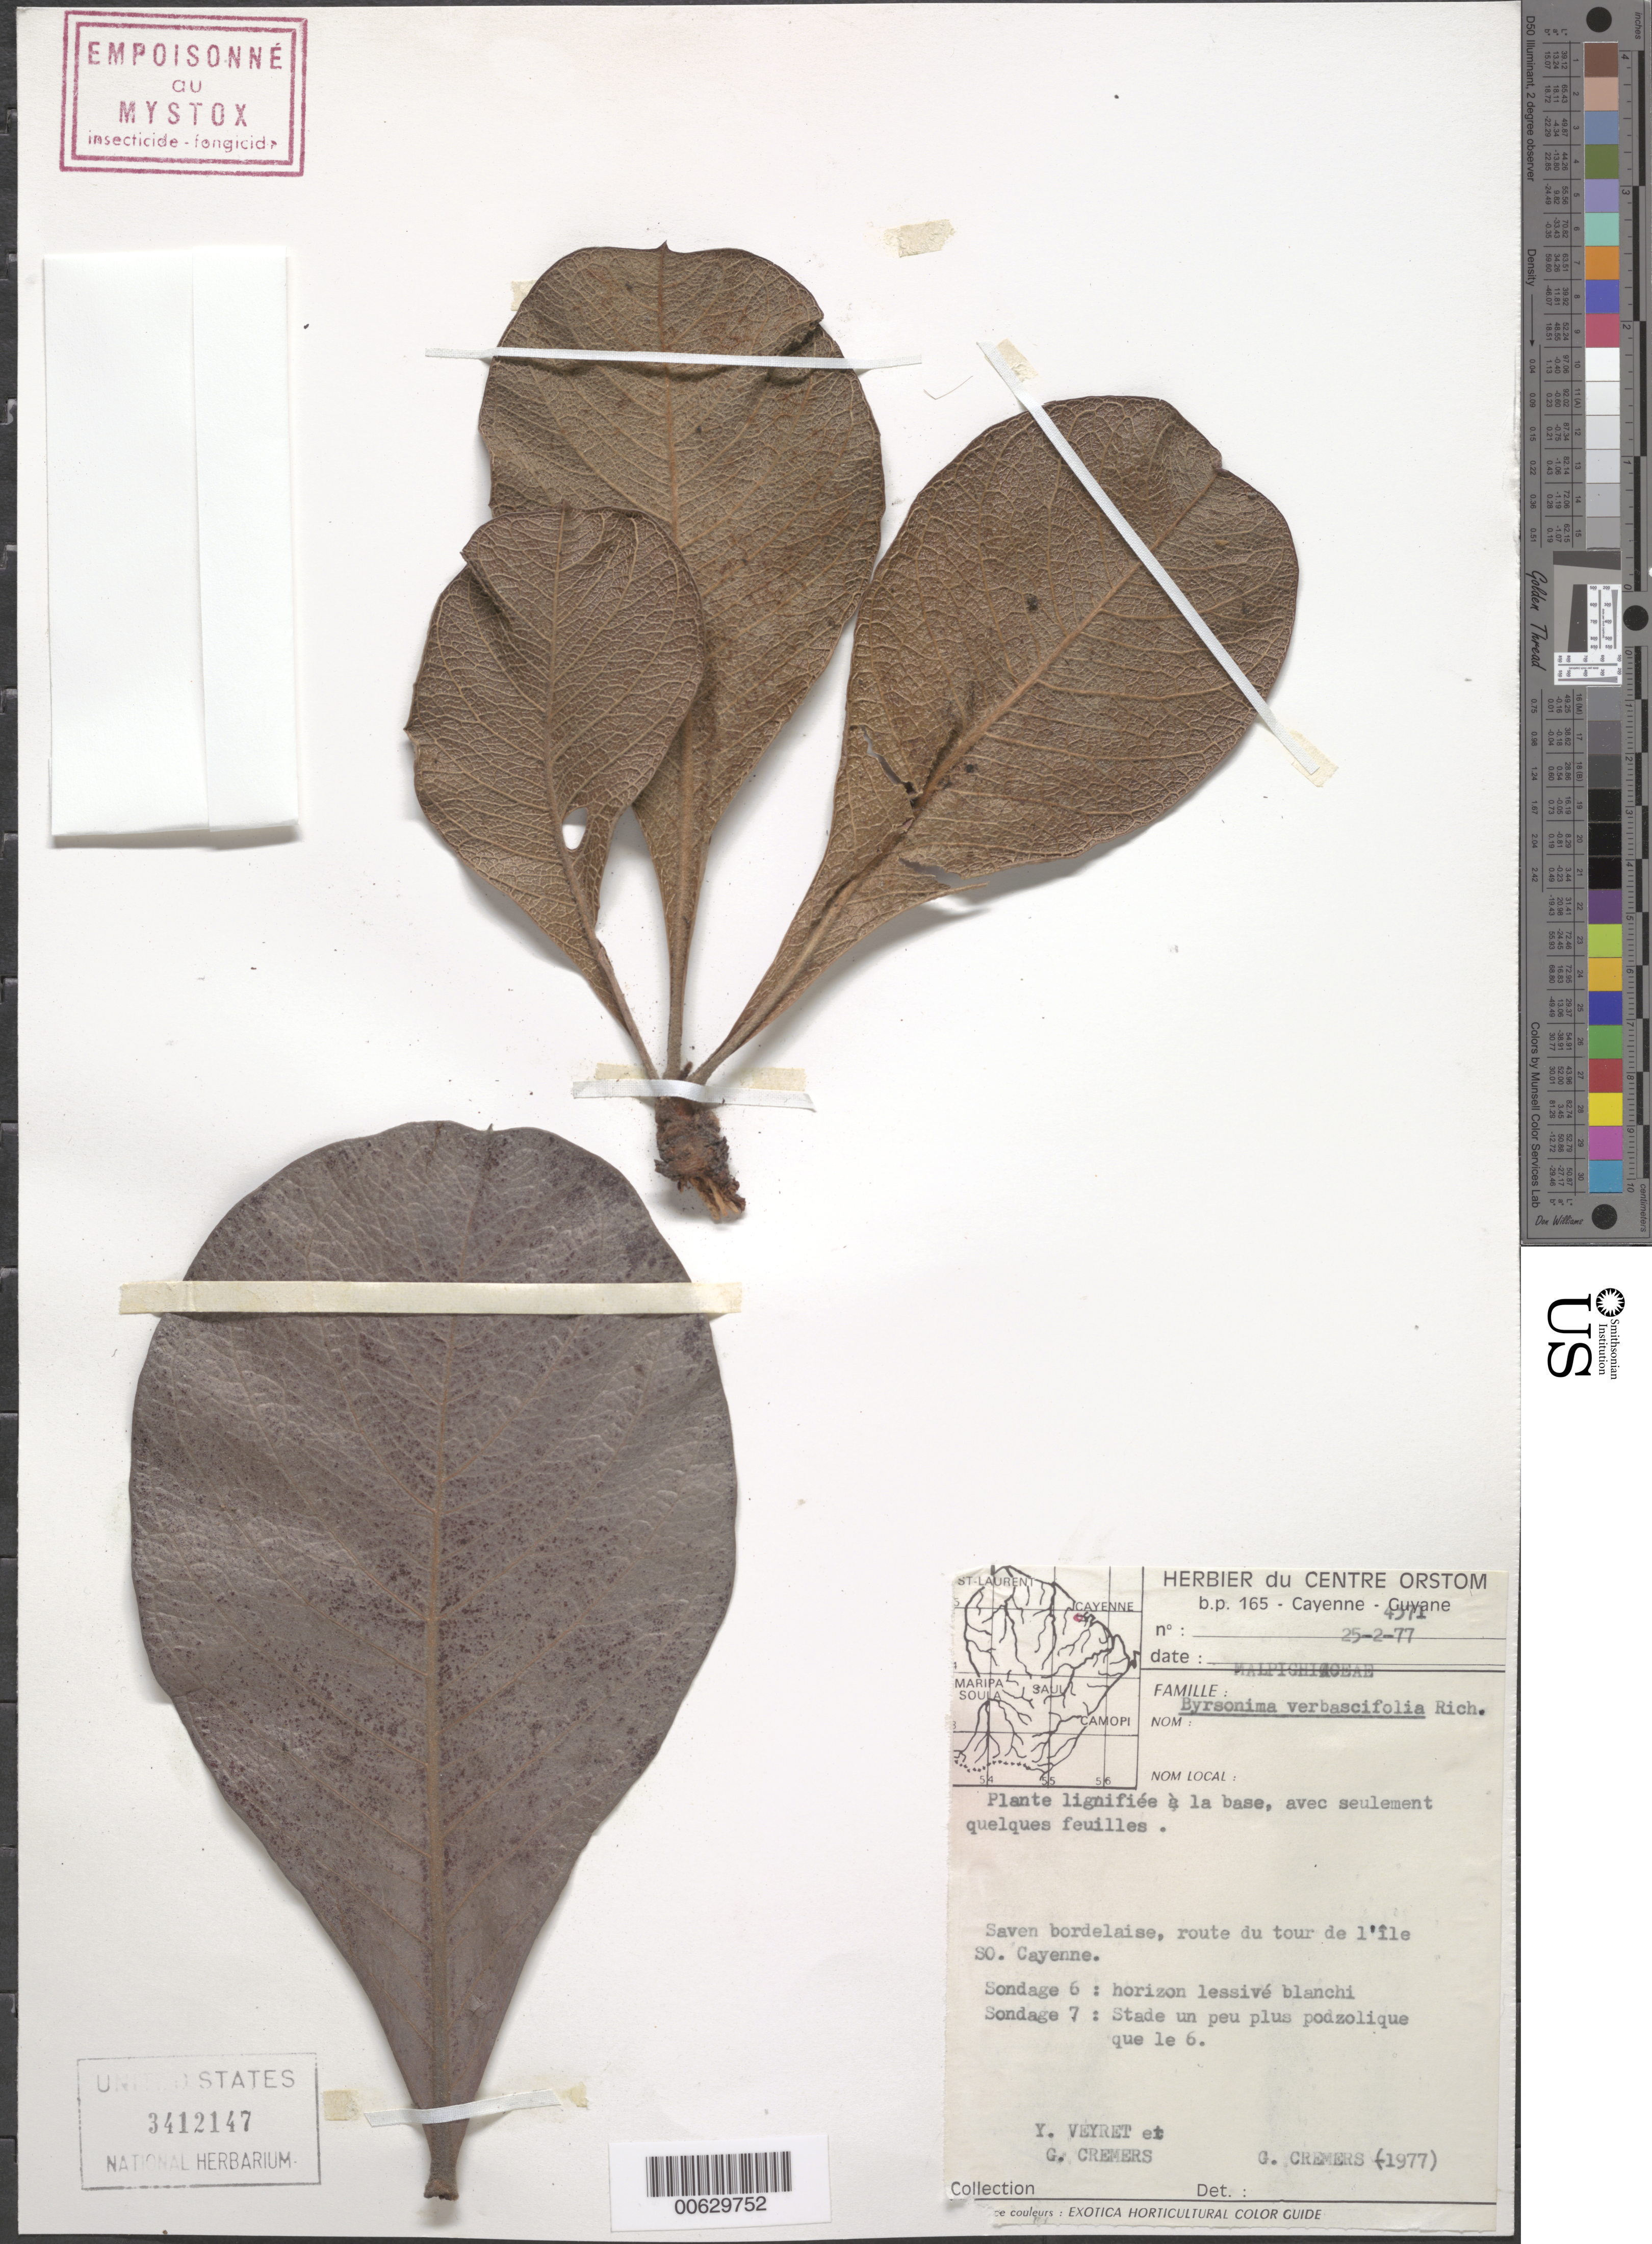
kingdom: Plantae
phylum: Tracheophyta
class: Magnoliopsida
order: Malpighiales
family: Malpighiaceae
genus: Byrsonima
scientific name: Byrsonima verbascifolia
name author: (L.) DC.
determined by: Cremers, Georges A.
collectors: Y. Veyret & G. Cremers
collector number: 4371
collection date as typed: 25-Feb-77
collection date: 1977-02-25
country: French Guiana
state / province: Cayenne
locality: Cayenne, route du tour de l'Ile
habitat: Savane bordelaise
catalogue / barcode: US 3412147